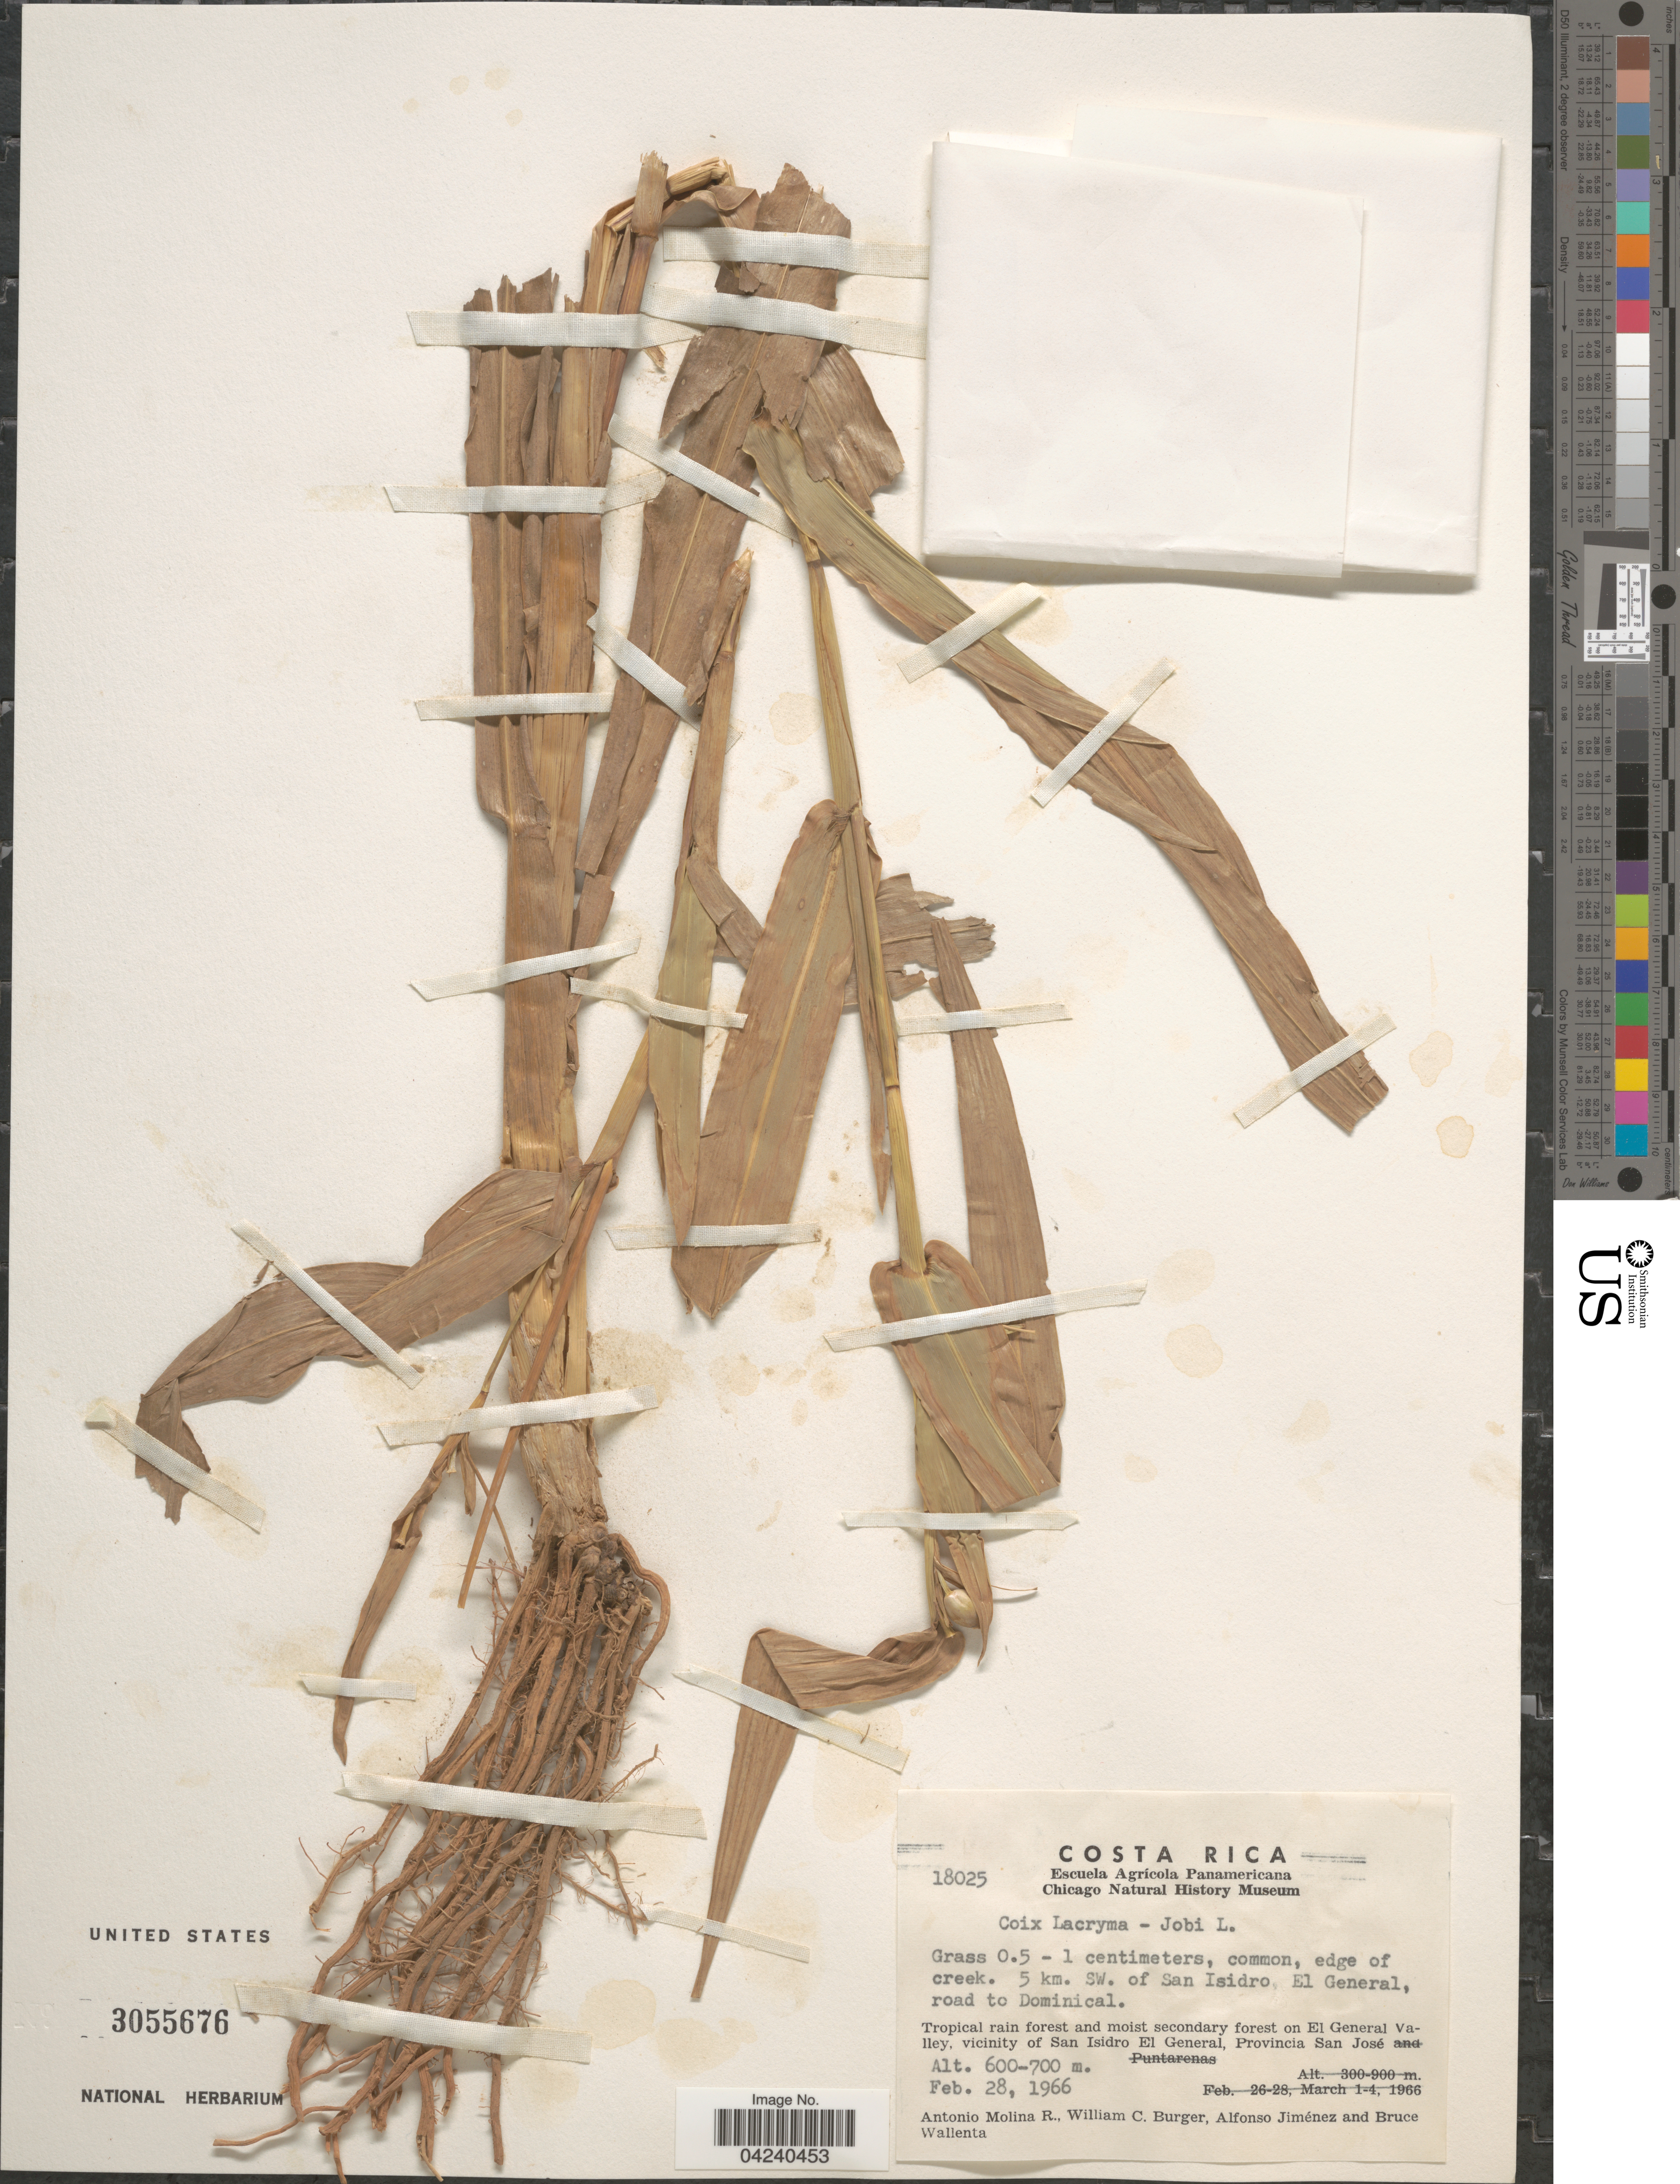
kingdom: Plantae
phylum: Tracheophyta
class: Liliopsida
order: Poales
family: Poaceae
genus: Coix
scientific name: Coix lacryma-jobi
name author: L.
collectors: A. Molina R., W. Burger, A. Jiménez & B. Wallenta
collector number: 18025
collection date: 1966-02-28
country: Costa Rica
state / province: San José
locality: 5 km. SW. of San Isidro El General, road to Dominical. Tropical rain forest and moist secondary forest on El General Valley, vicinity of San Isidro El General.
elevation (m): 600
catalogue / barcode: US 3055676